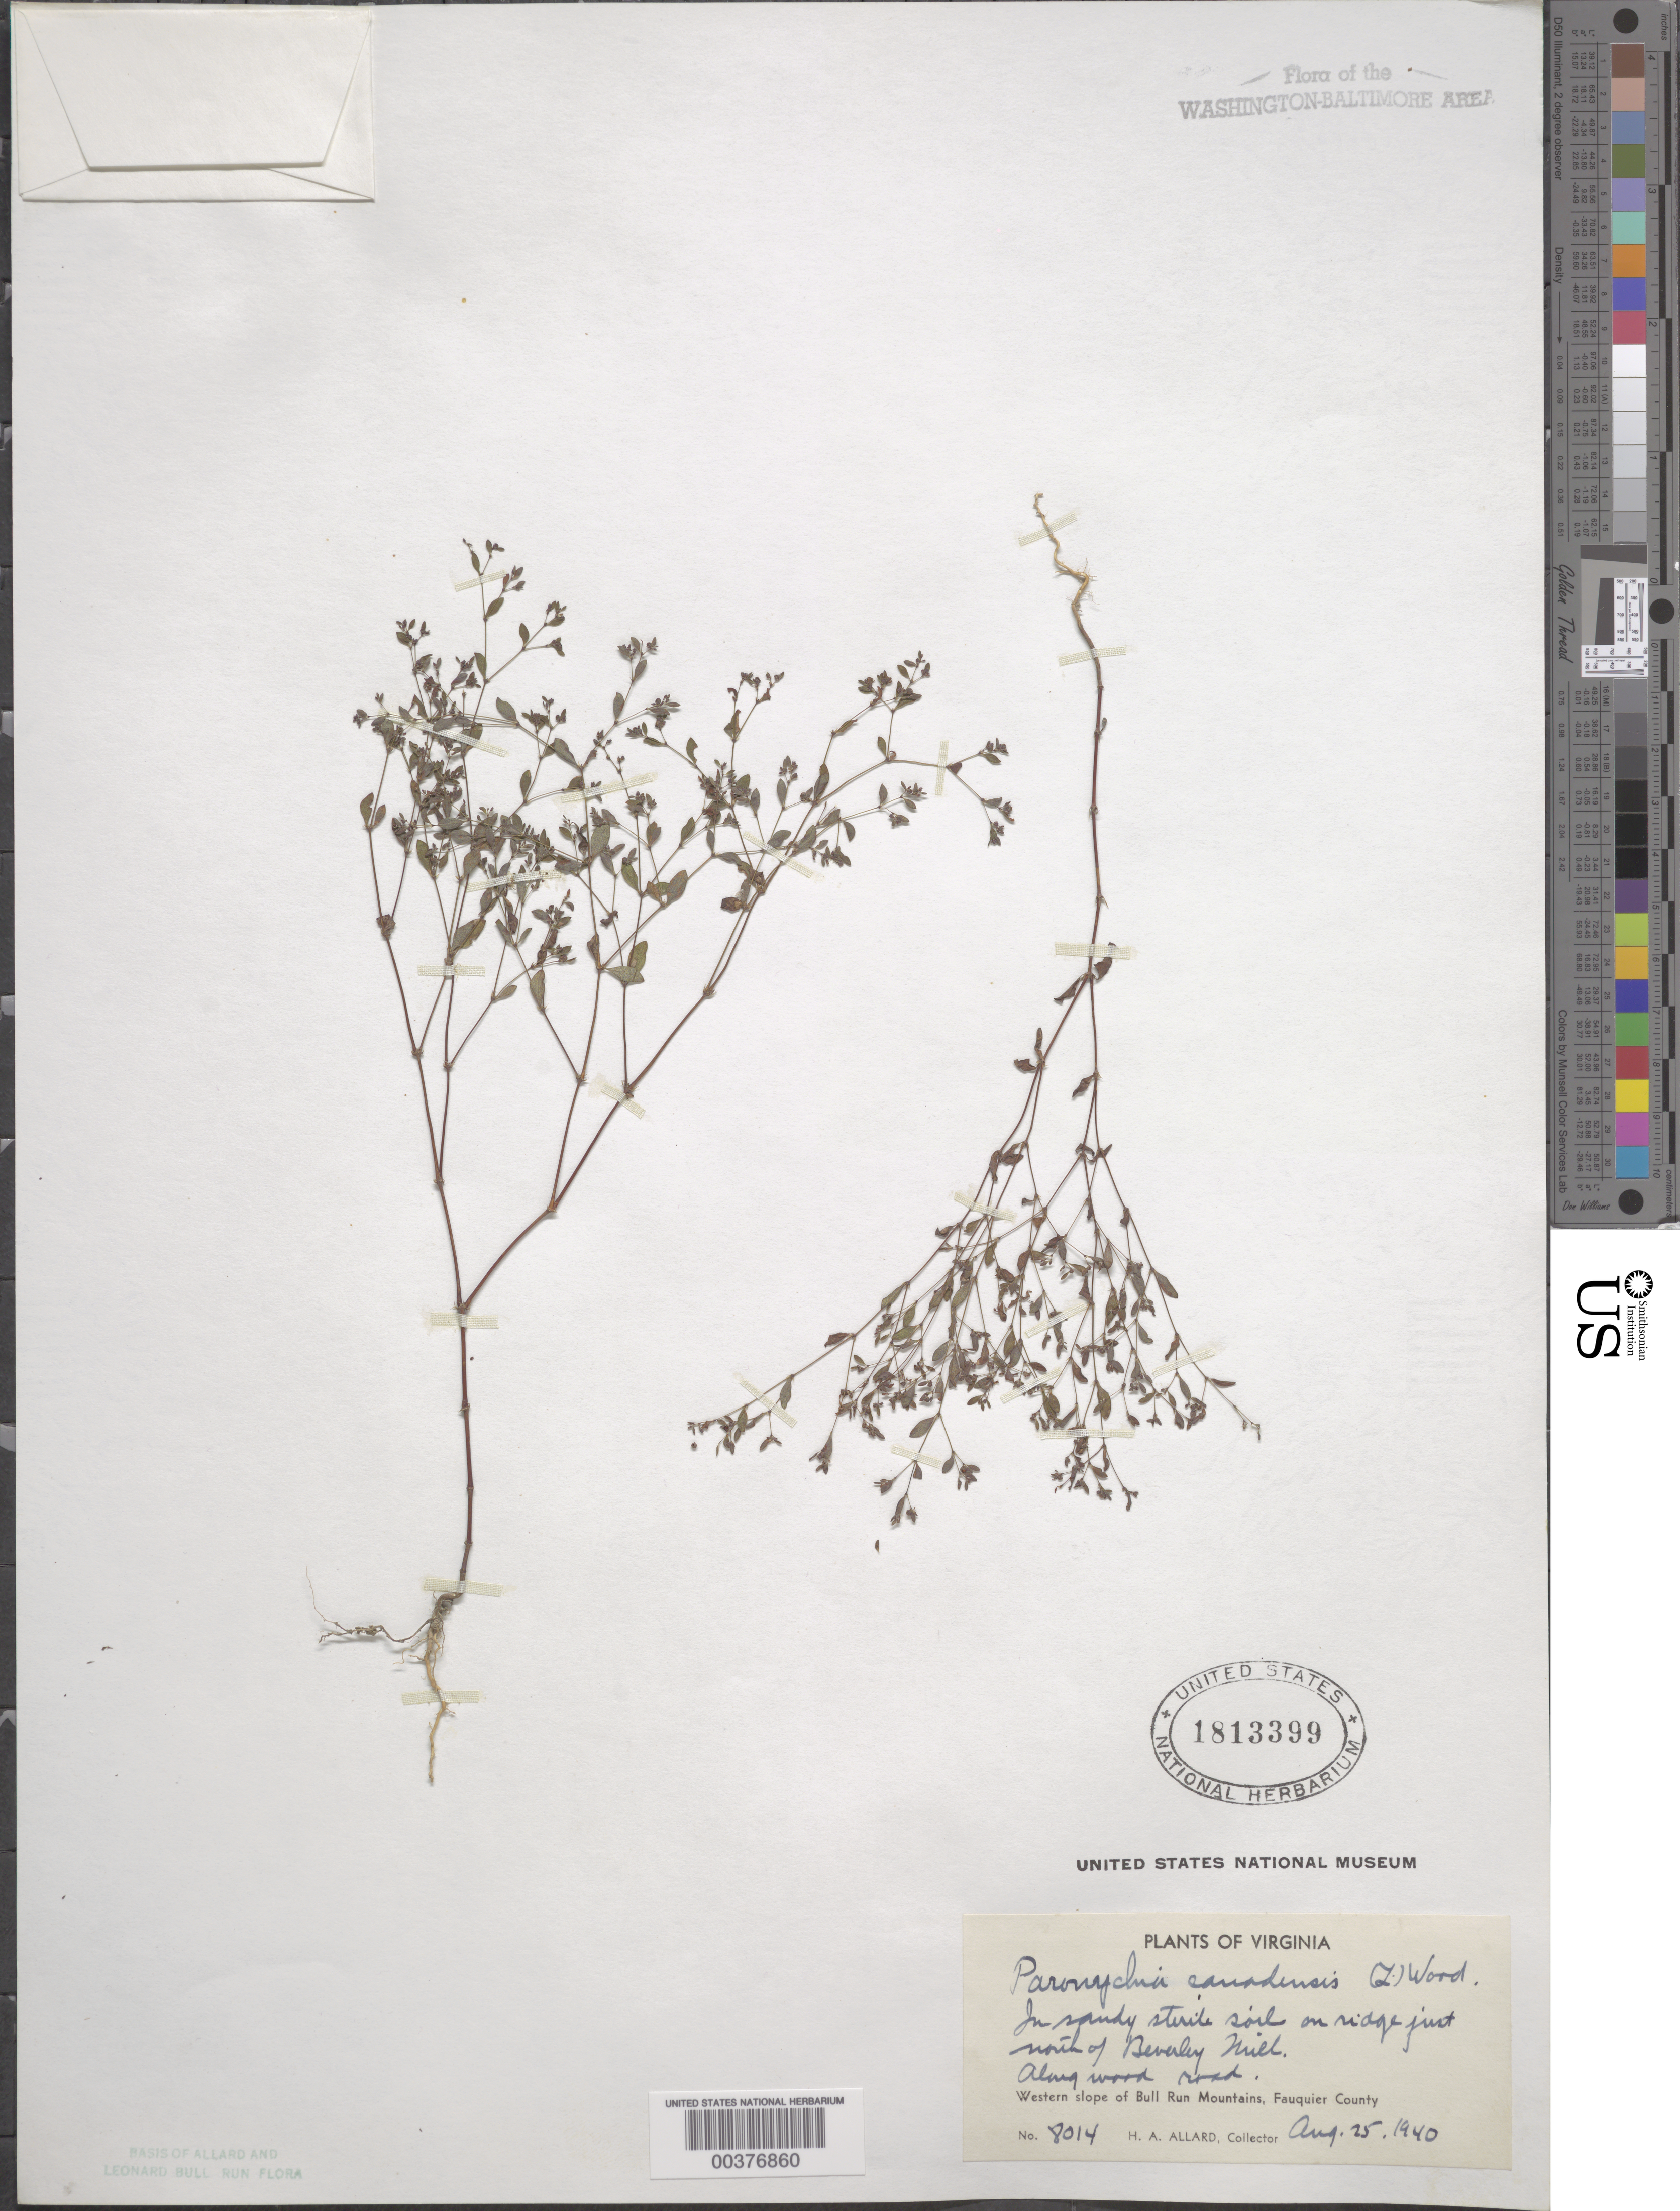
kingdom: Plantae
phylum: Tracheophyta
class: Magnoliopsida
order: Caryophyllales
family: Caryophyllaceae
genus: Paronychia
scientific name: Paronychia canadensis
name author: (L.) Alph. Wood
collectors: H. A. Allard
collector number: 8014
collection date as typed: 25 Aug 1940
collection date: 1940-08-25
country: United States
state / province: Virginia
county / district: Fauquier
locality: North of Beverley Mill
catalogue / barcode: US 1813399